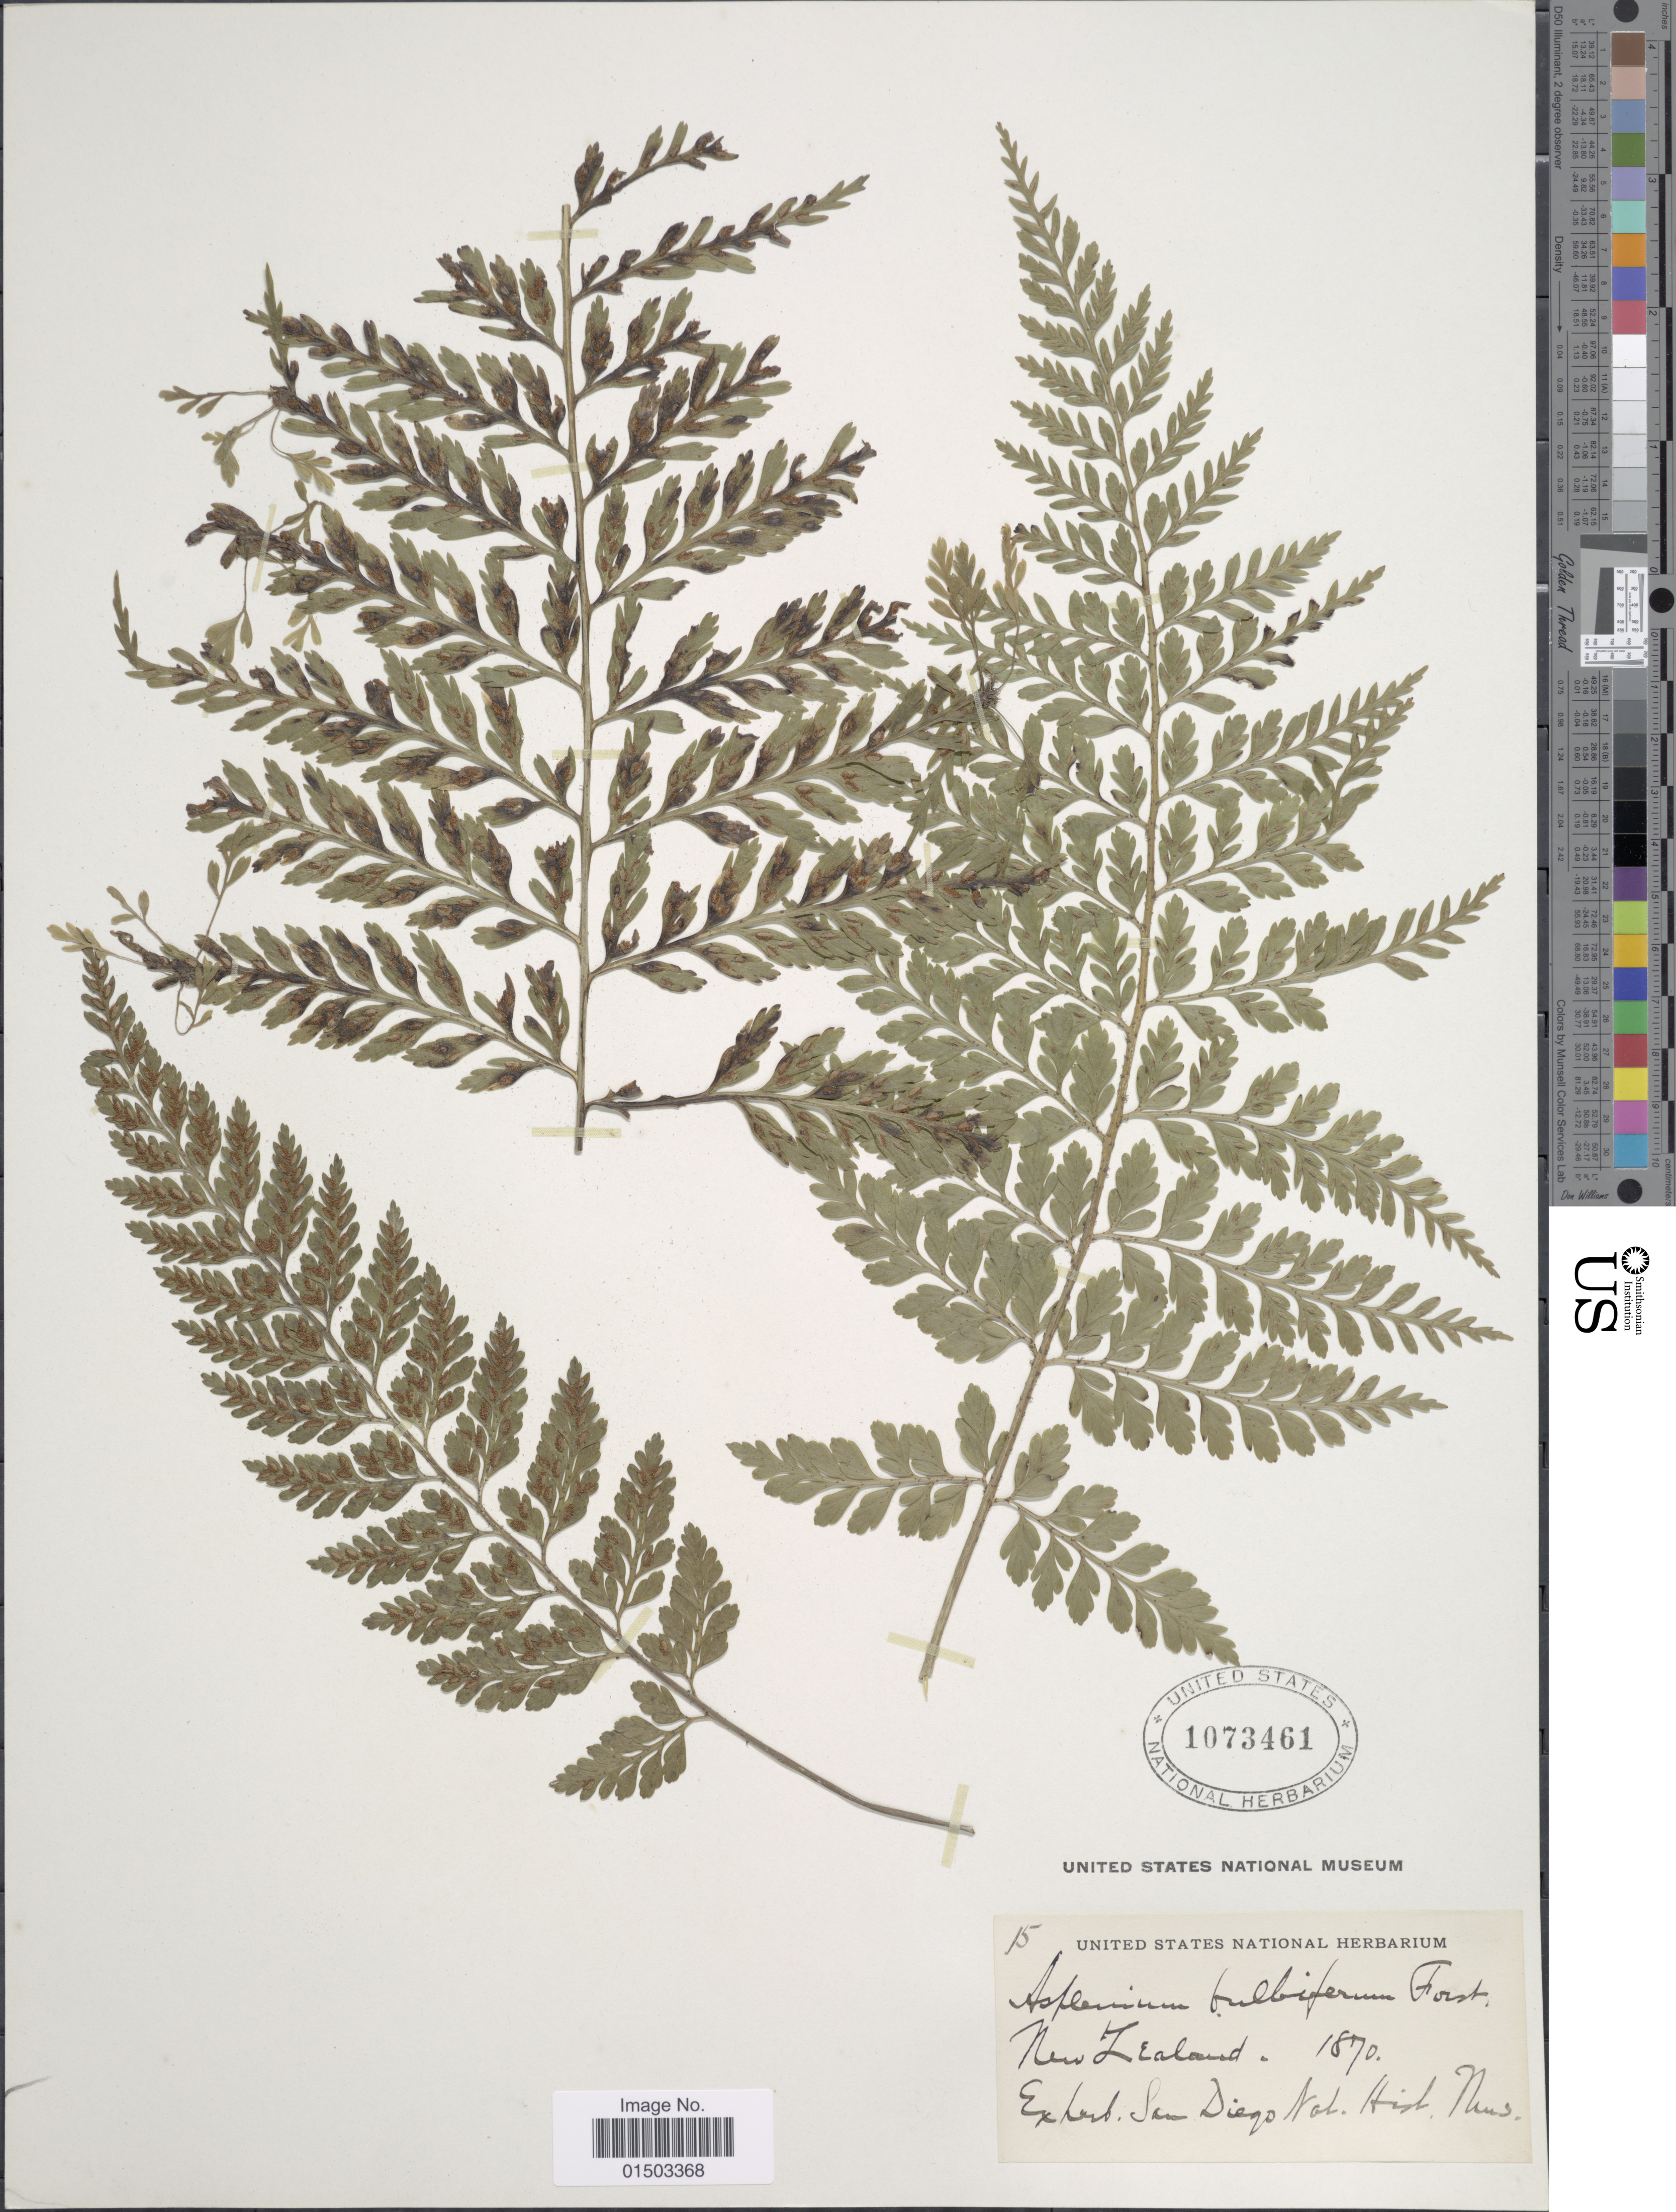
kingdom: Plantae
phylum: Tracheophyta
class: Polypodiopsida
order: Polypodiales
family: Aspleniaceae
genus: Asplenium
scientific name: Asplenium bulbiferum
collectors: ex herb. San Diego Nat Hist. Mus.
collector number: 15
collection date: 1870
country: New Zealand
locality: New Zealand.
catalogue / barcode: US 1073461